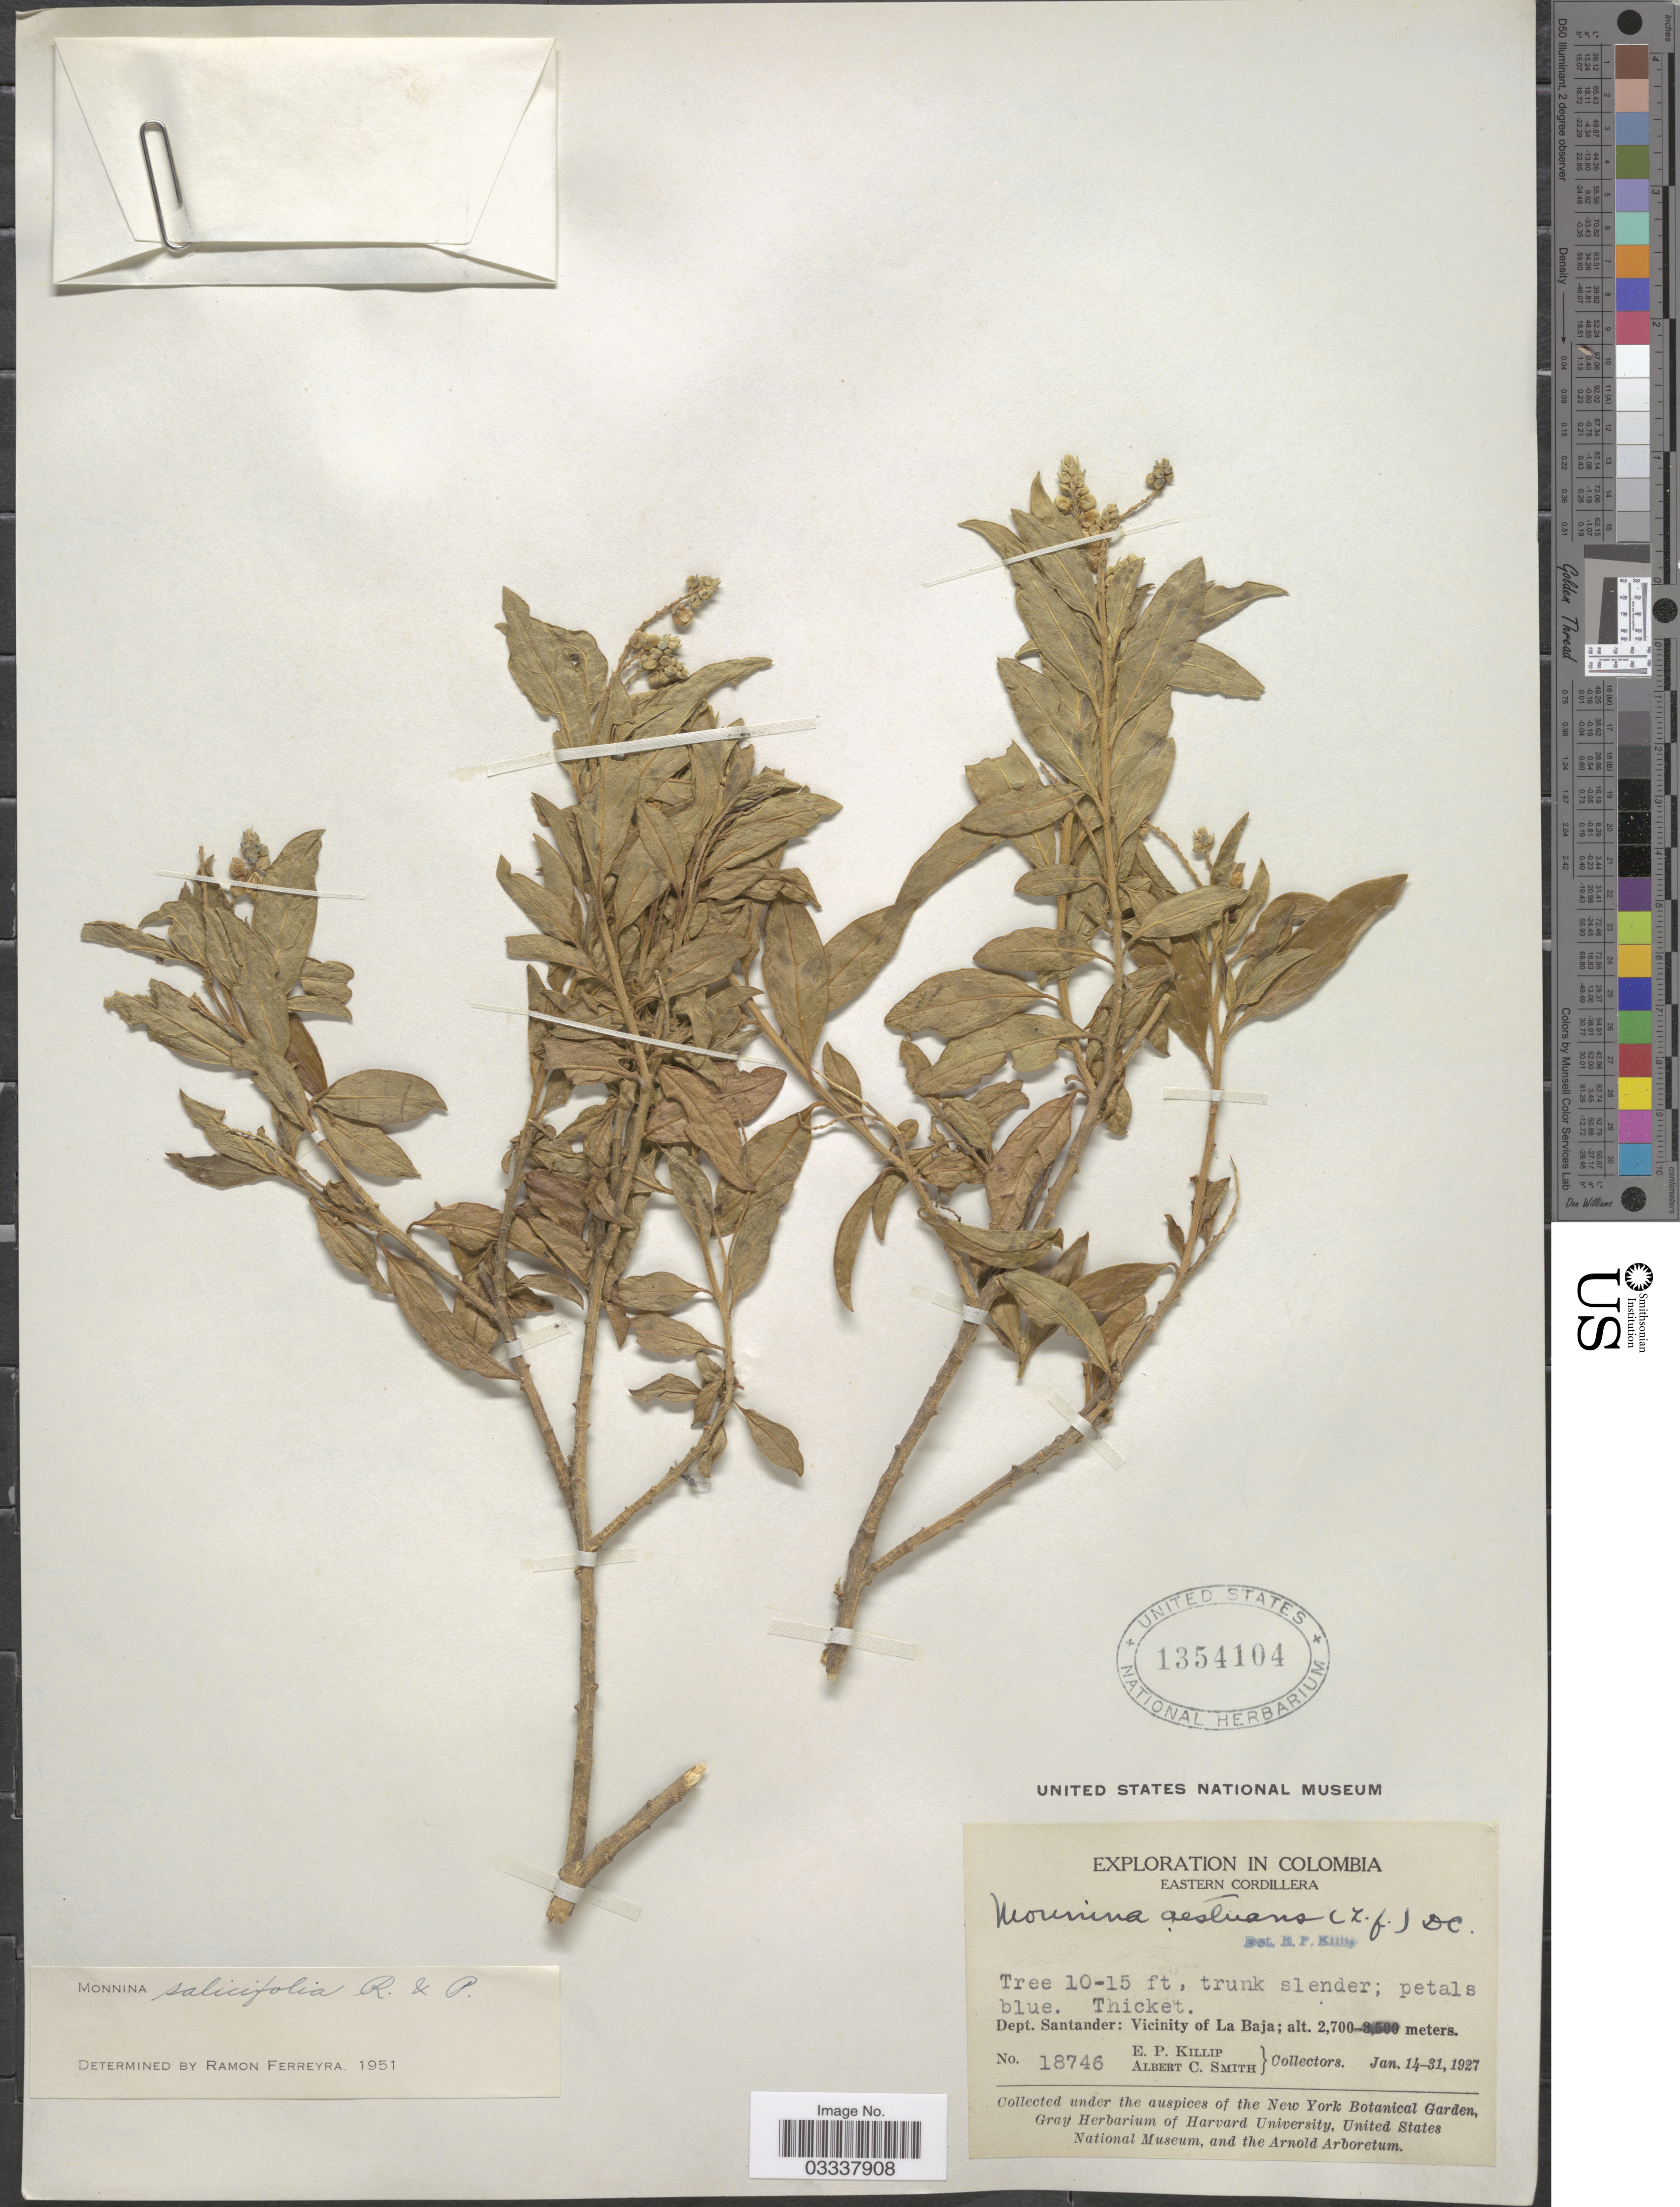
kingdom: Plantae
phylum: Tracheophyta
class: Magnoliopsida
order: Fabales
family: Polygalaceae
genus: Monnina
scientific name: Monnina salicifolia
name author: Ruiz & Pav.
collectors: E. P. Killip & A. C. Smith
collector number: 18746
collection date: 1927-01-14/1927-01-31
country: Colombia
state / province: Santander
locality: Eastern Cordillera, Dept. Santander: Vicinity of La Baja.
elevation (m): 2700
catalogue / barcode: US 1354104